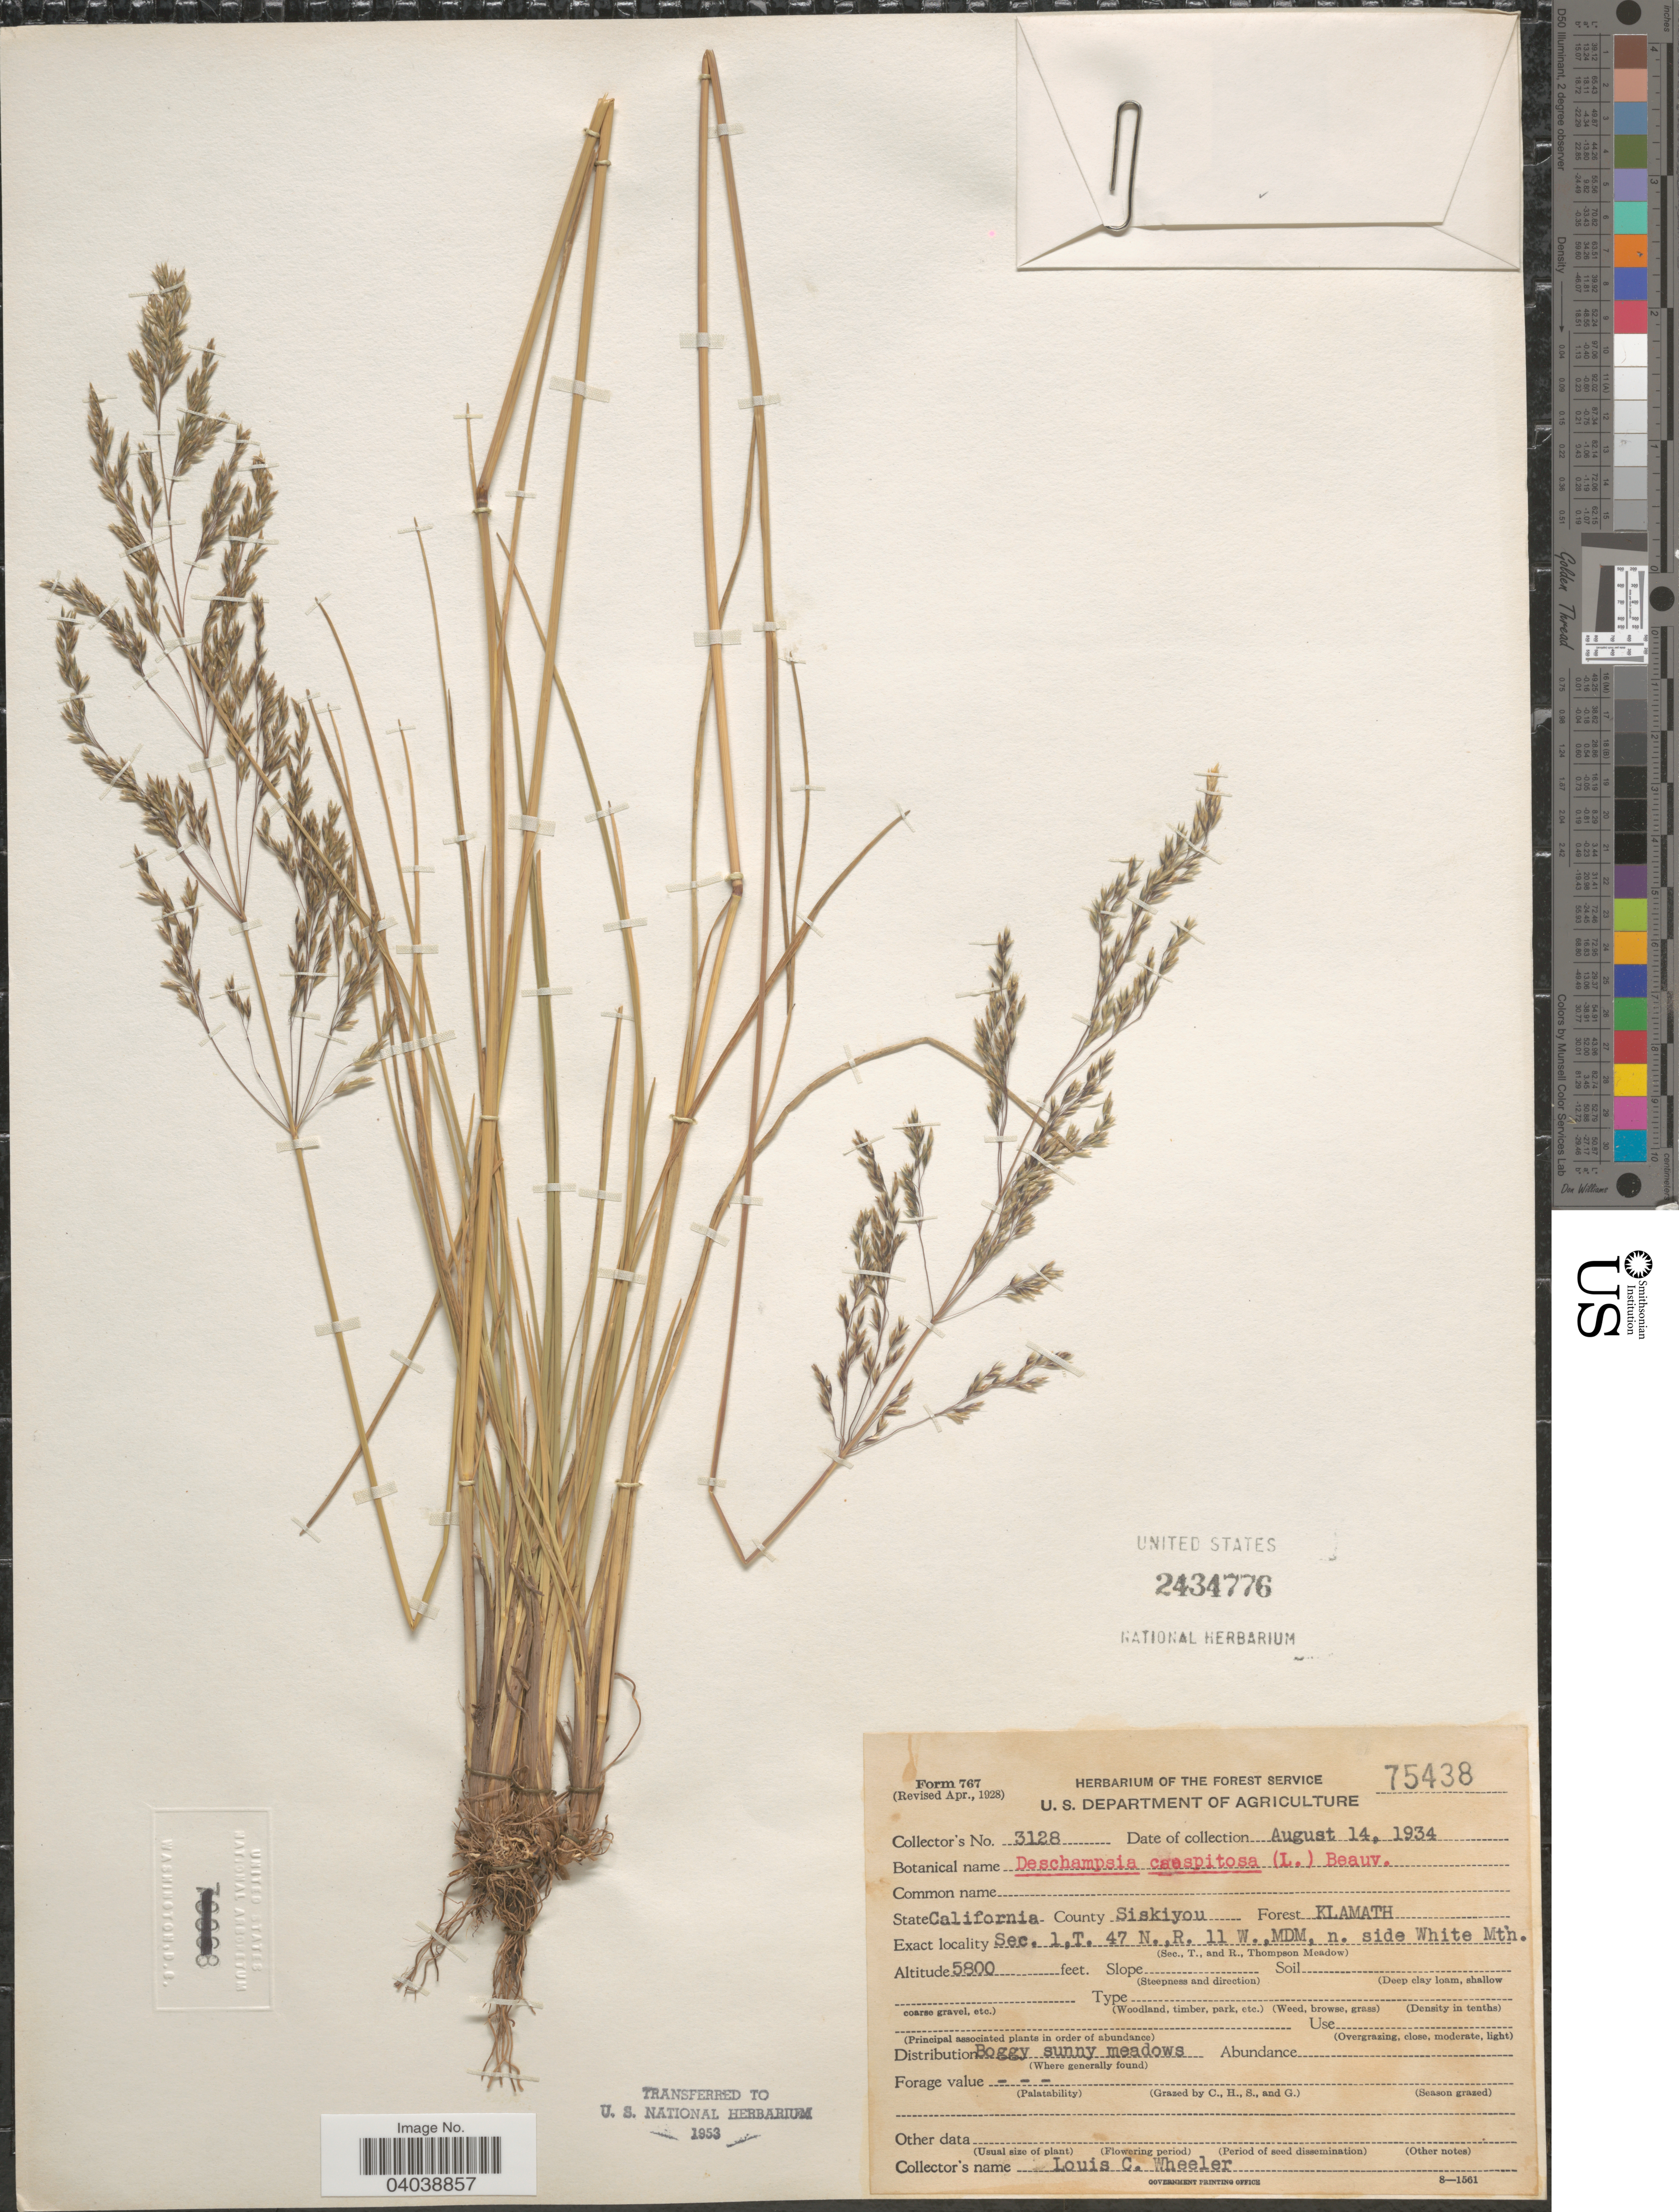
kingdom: Plantae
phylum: Tracheophyta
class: Liliopsida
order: Poales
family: Poaceae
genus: Deschampsia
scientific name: Deschampsia cespitosa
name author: (L.) P. Beauv.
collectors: L. C. Wheeler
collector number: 3128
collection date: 1934-08-14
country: United States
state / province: California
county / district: Siskiyou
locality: County Siskiyou. Forest Klamath. Sec. 1,T. 47 N., R. 11 W., MDM, n. side White Mtn.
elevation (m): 1768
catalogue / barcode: US 2434776